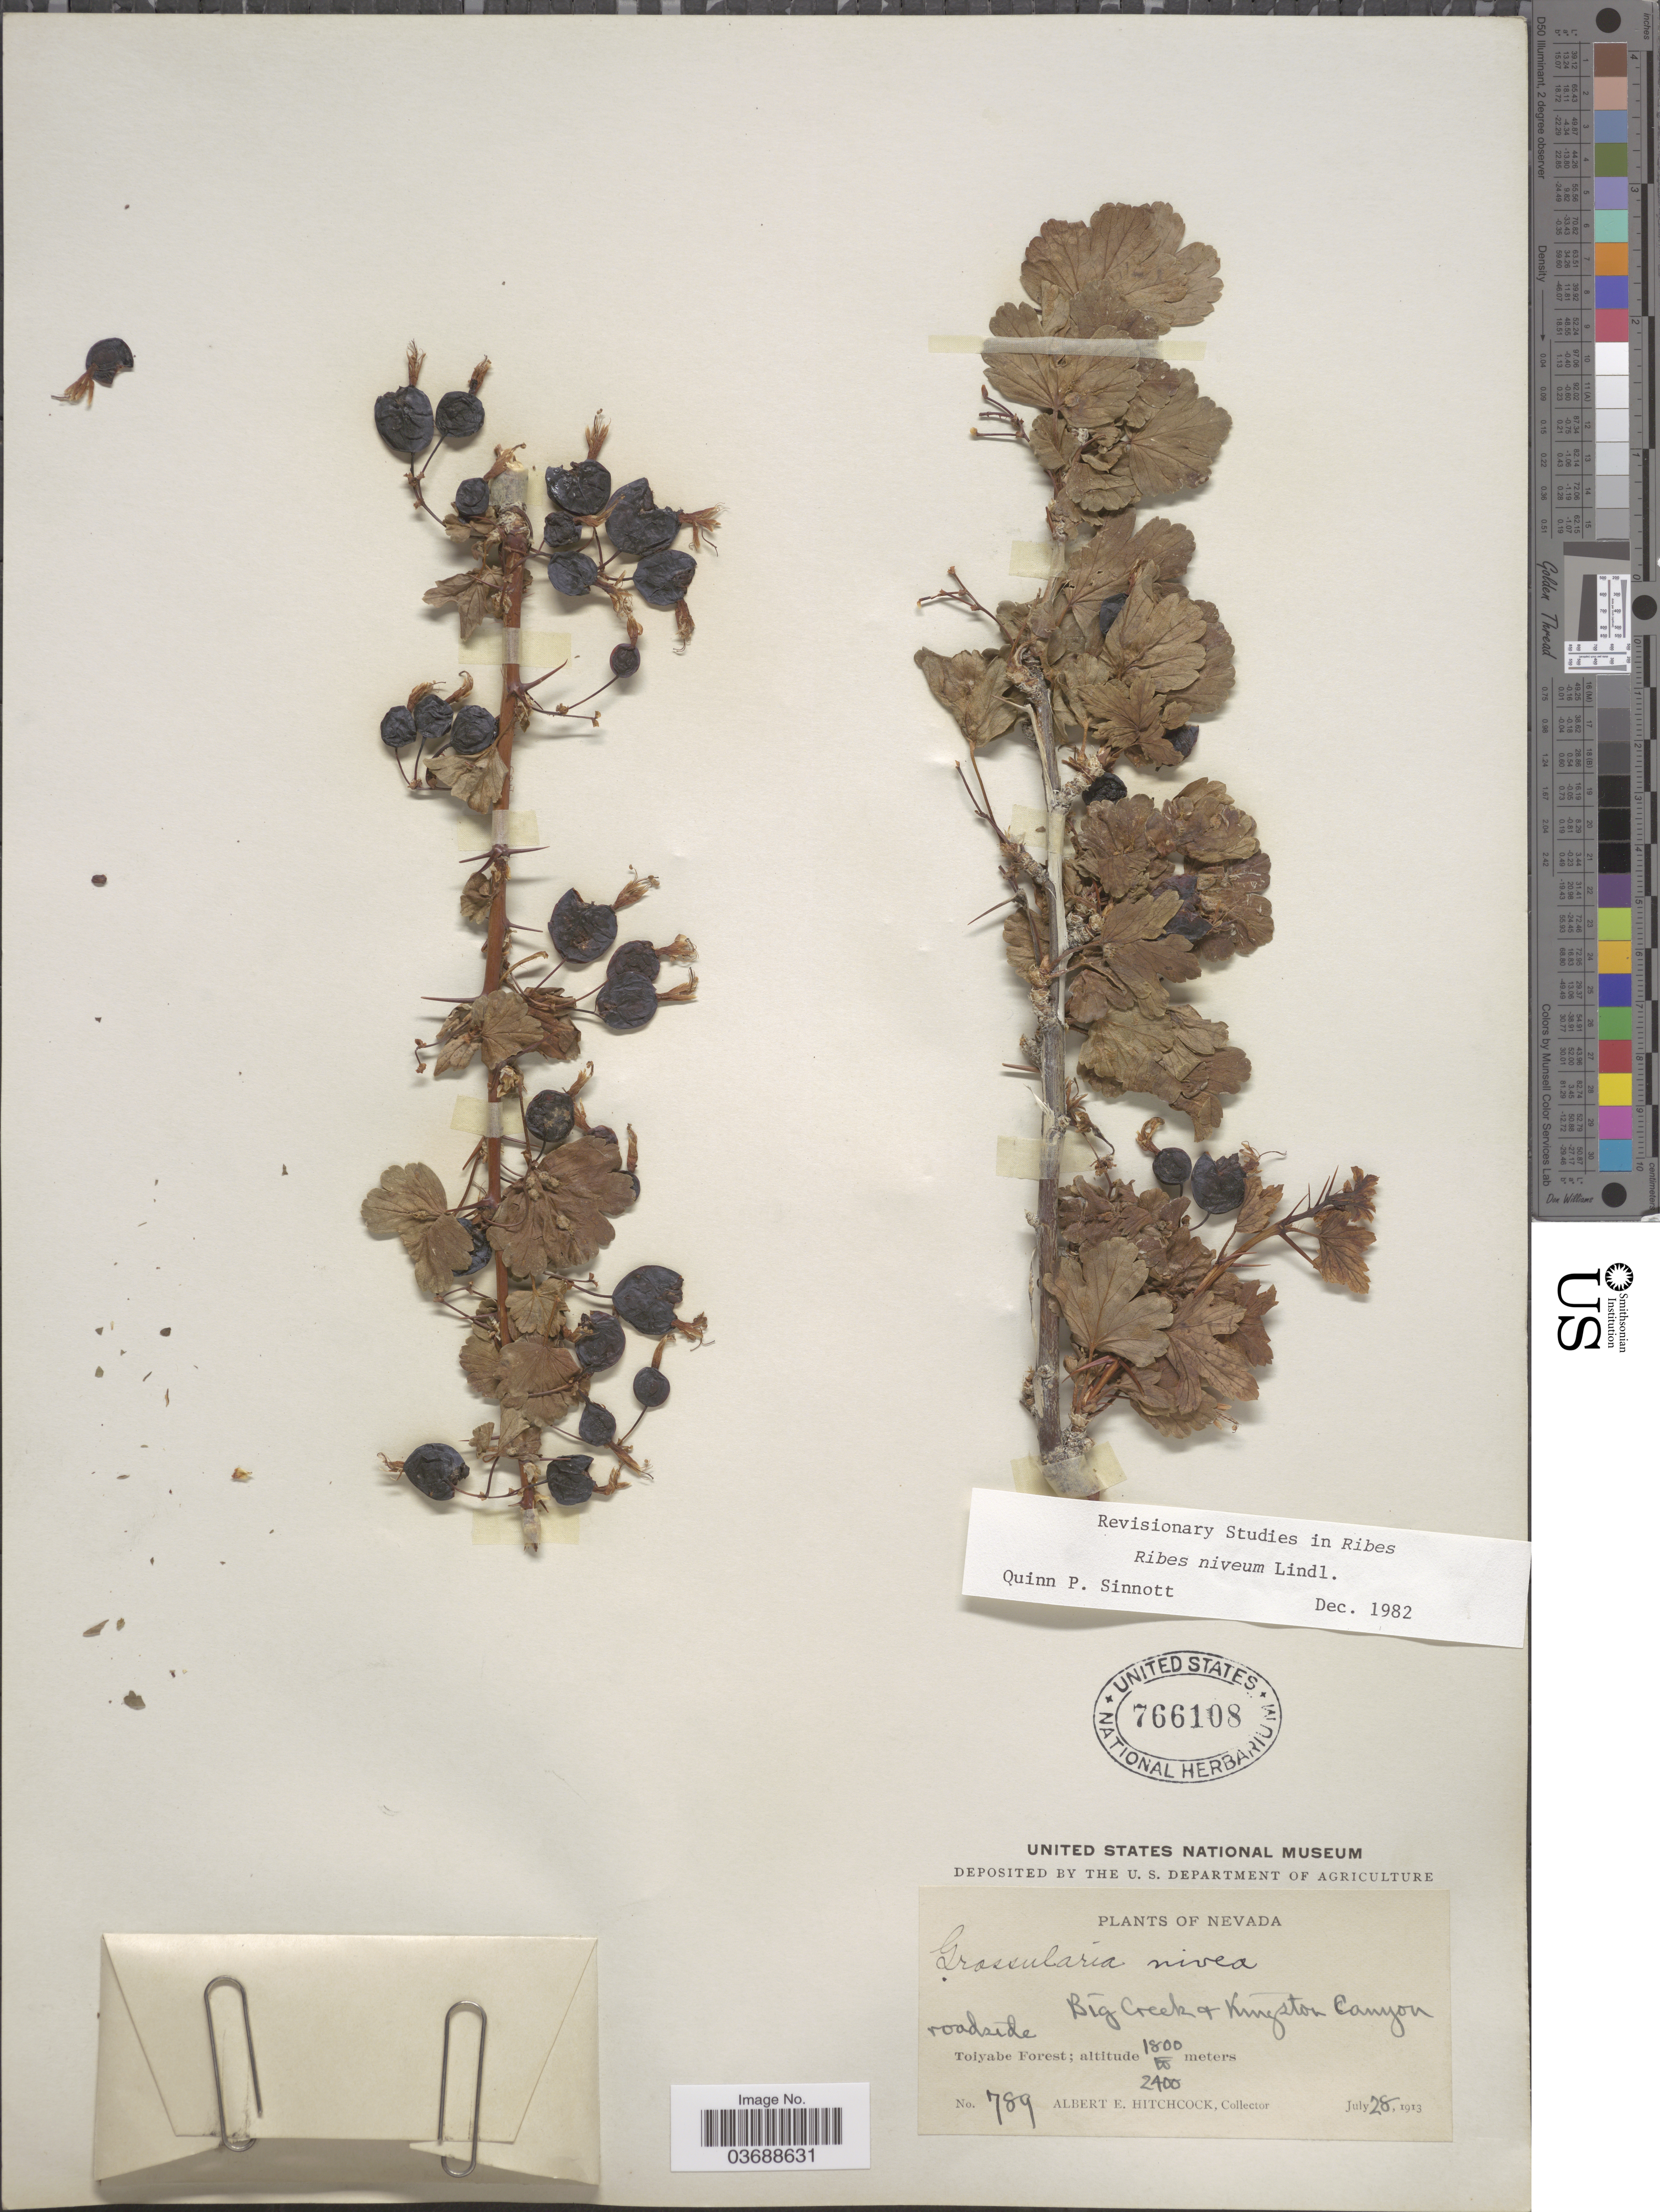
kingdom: Plantae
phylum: Tracheophyta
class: Magnoliopsida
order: Saxifragales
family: Grossulariaceae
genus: Ribes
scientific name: Ribes niveum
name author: Lindl.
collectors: A. Hitchcock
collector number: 789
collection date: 1913-07-28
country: United States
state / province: Nevada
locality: Big Creek + Kingston Canyon. Toiyabe Forest.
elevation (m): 1800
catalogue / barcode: US 766108